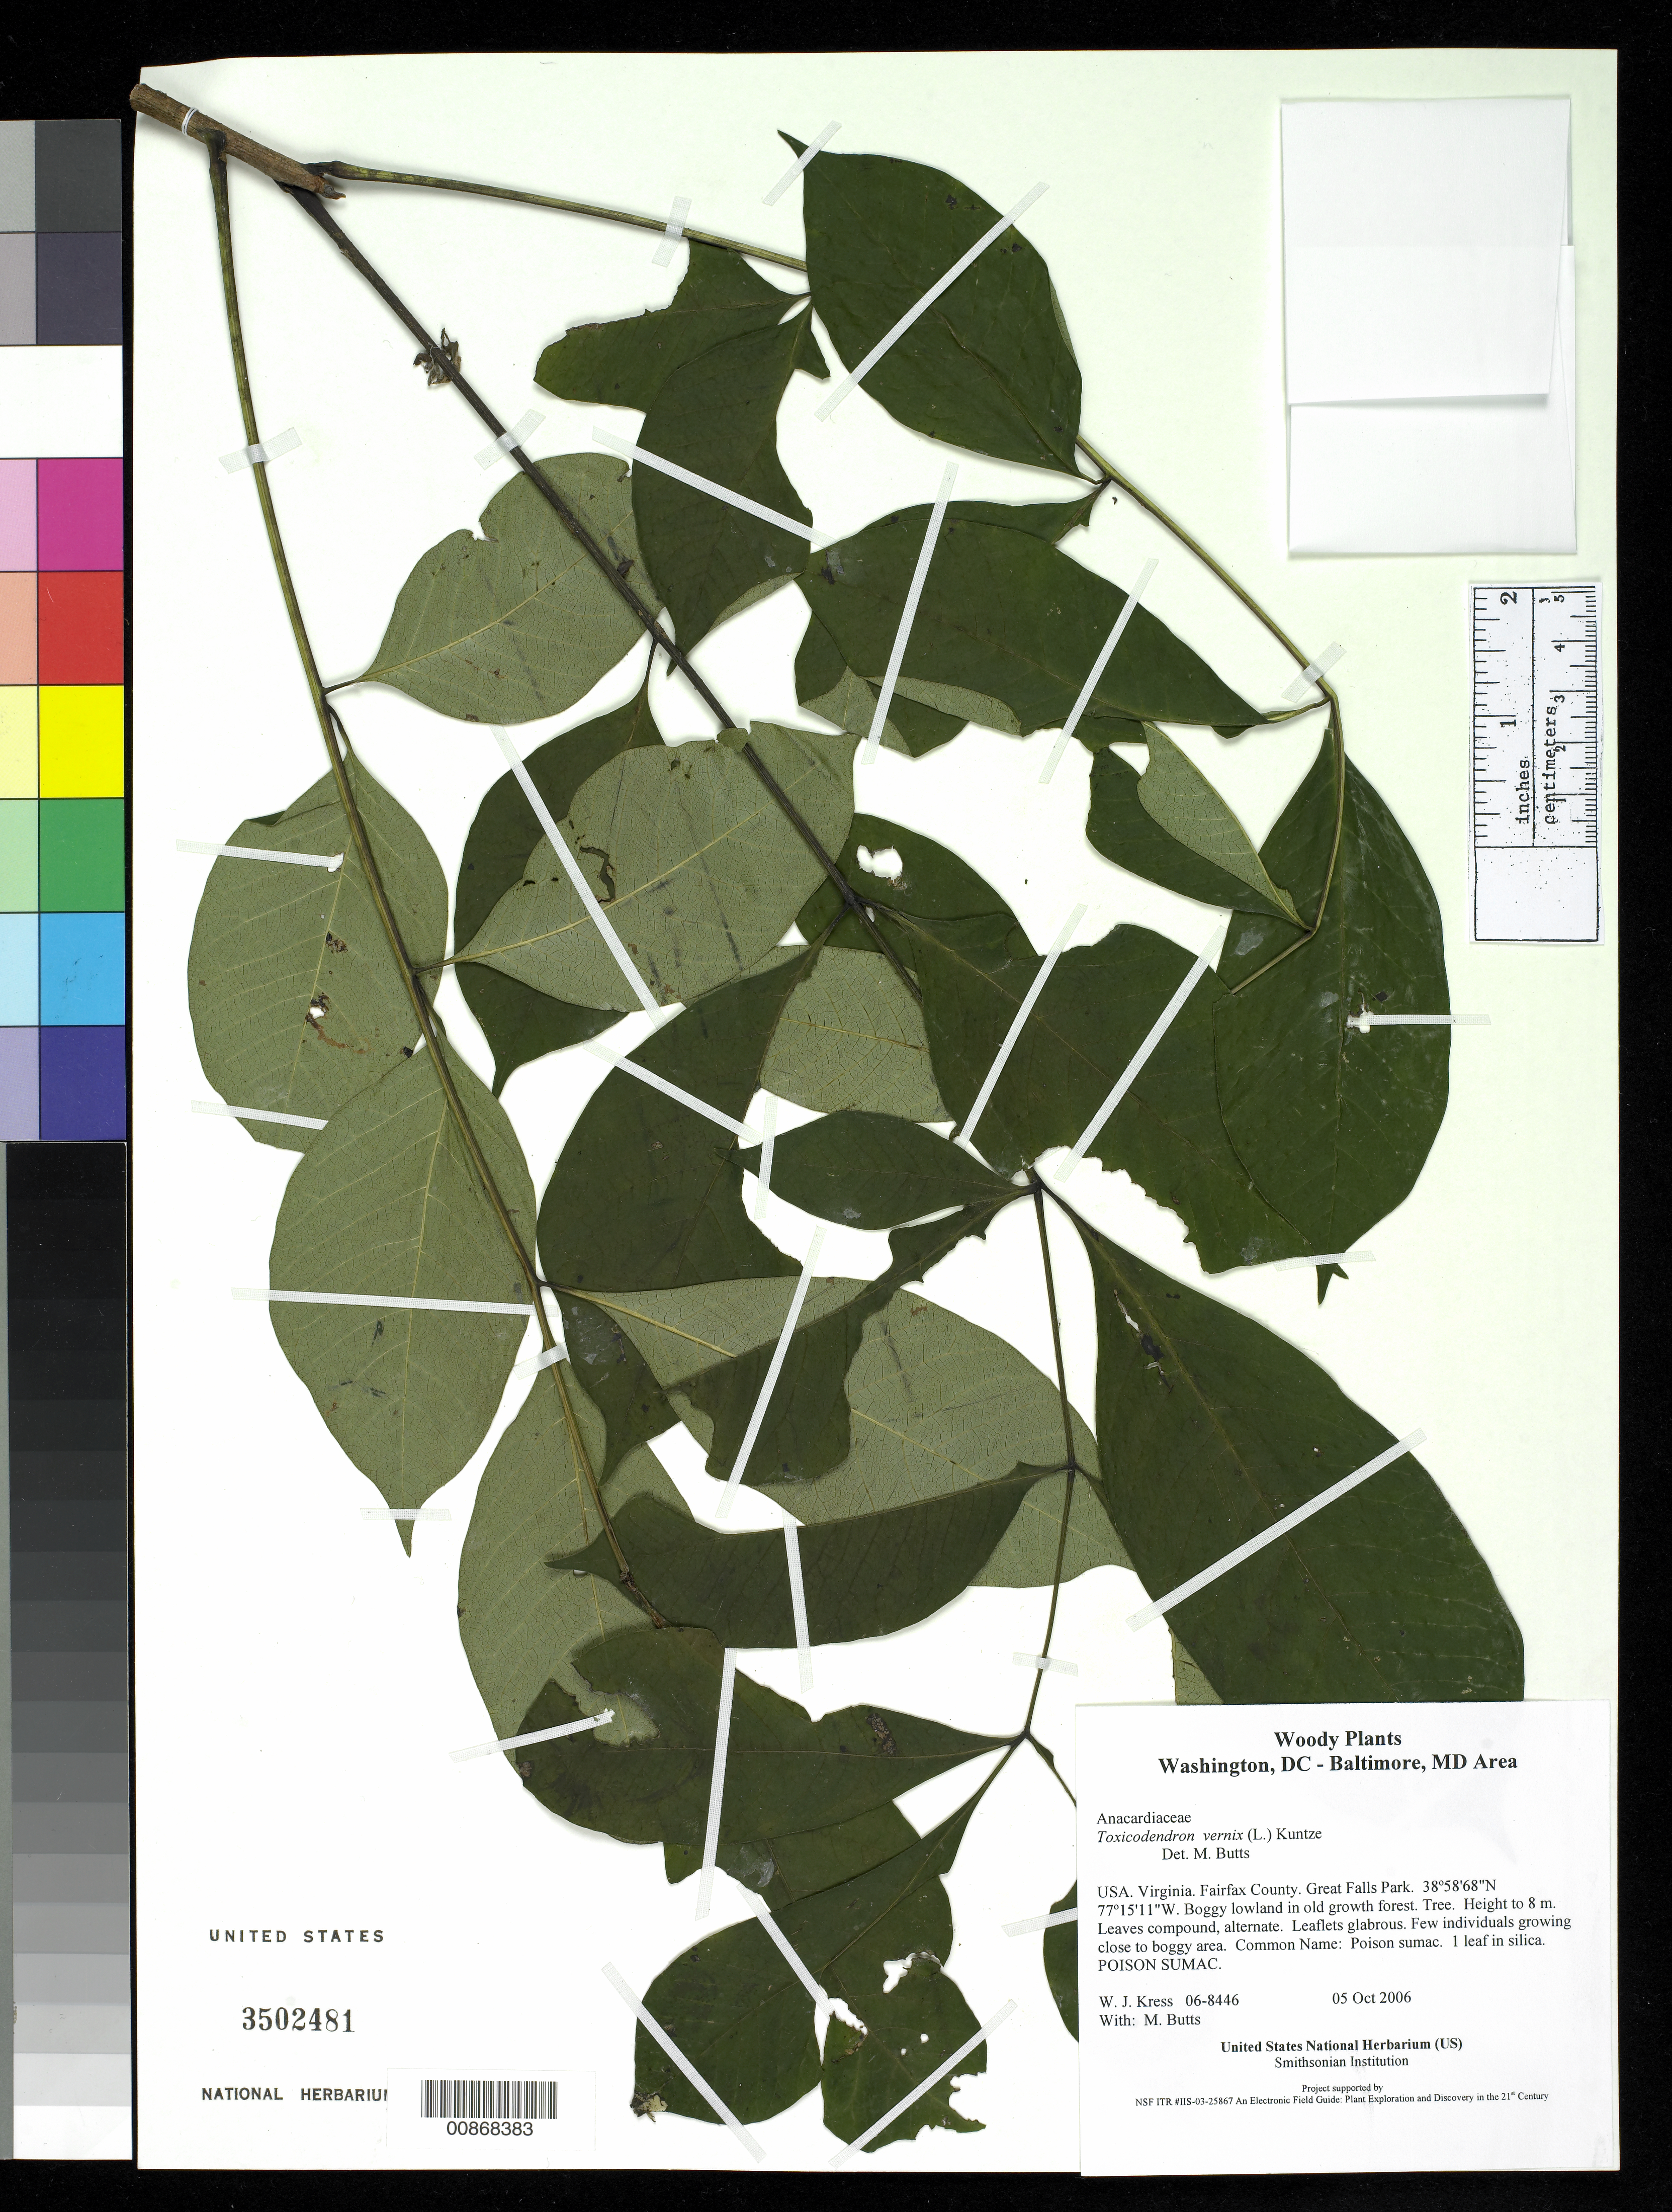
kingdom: Plantae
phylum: Tracheophyta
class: Magnoliopsida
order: Sapindales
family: Anacardiaceae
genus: Toxicodendron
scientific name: Toxicodendron vernix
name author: (L.) Kuntze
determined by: Butts, M. B.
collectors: W. J. Kress & M. B. Butts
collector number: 06-8446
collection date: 2006-10-05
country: United States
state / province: Virginia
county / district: Fairfax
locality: Great Falls Park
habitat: Boggy lowland in old growth forest.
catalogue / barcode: US 3502481